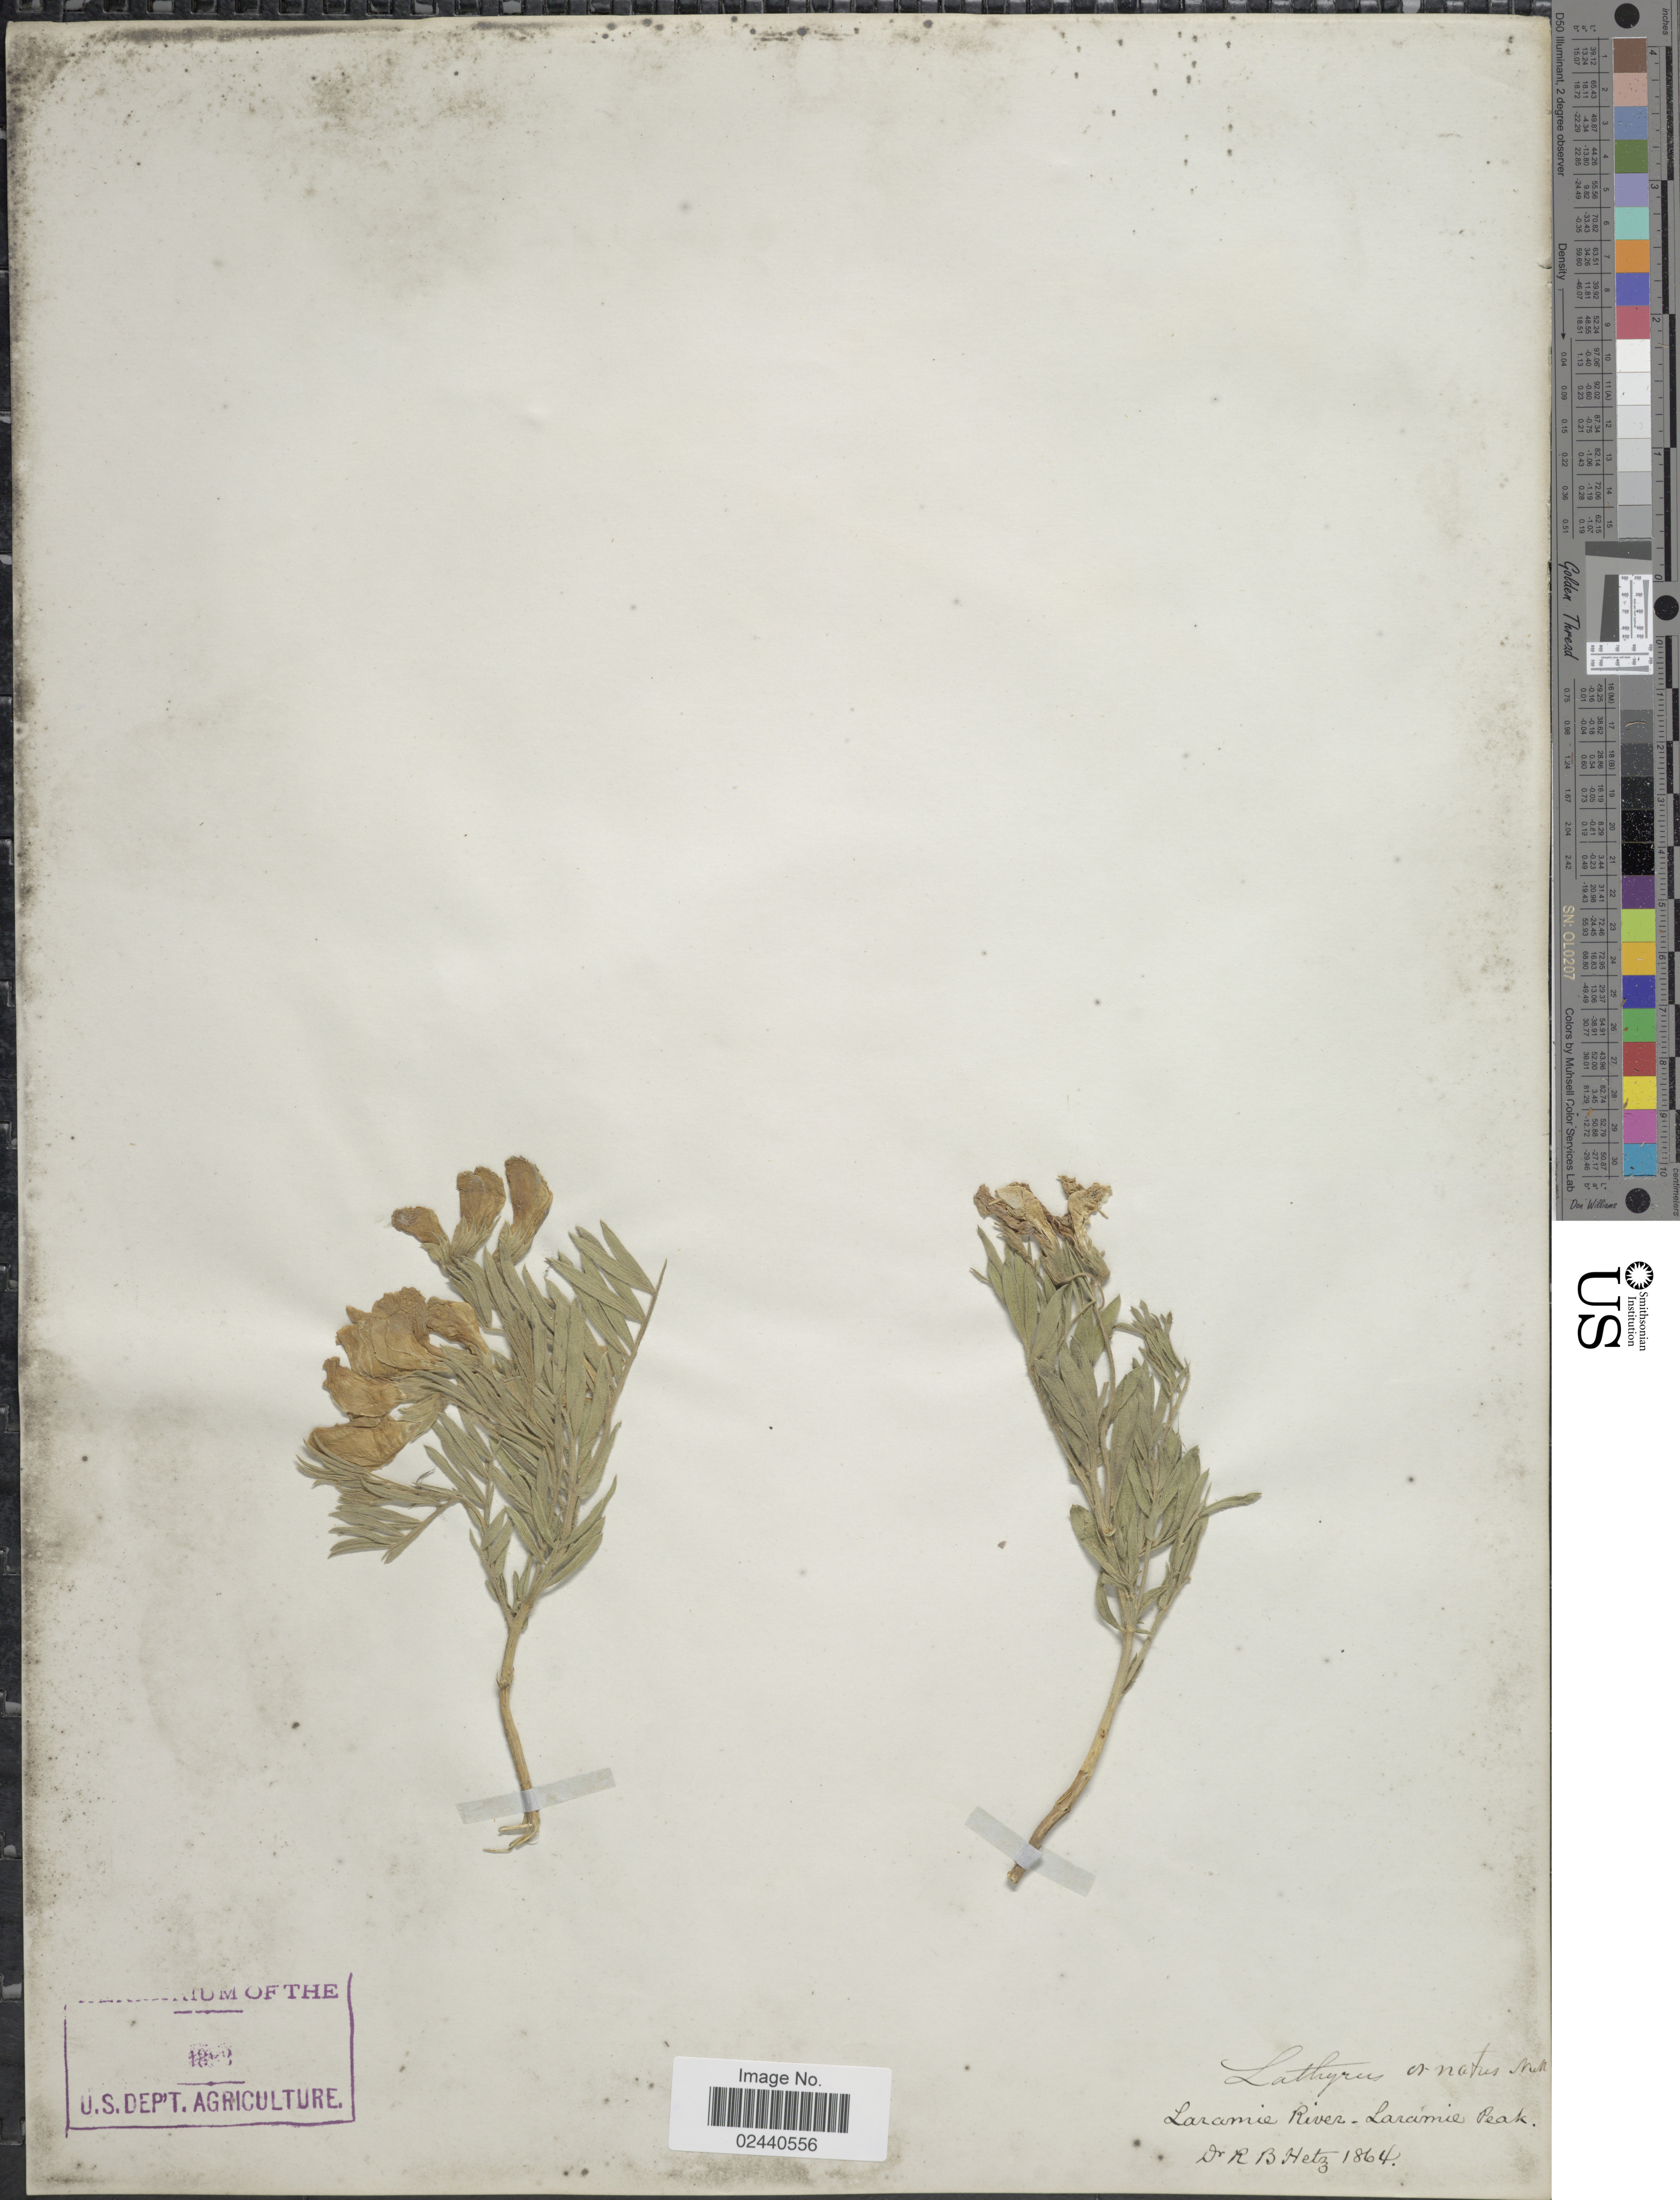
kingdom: Plantae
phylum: Tracheophyta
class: Magnoliopsida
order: Fabales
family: Fabaceae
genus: Lathyrus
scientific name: Lathyrus incanus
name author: (J.G. Sm. & Rydb.) Rydb.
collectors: R. Hetz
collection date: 1864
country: United States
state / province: Wyoming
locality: Laramie River - Laramie Peak